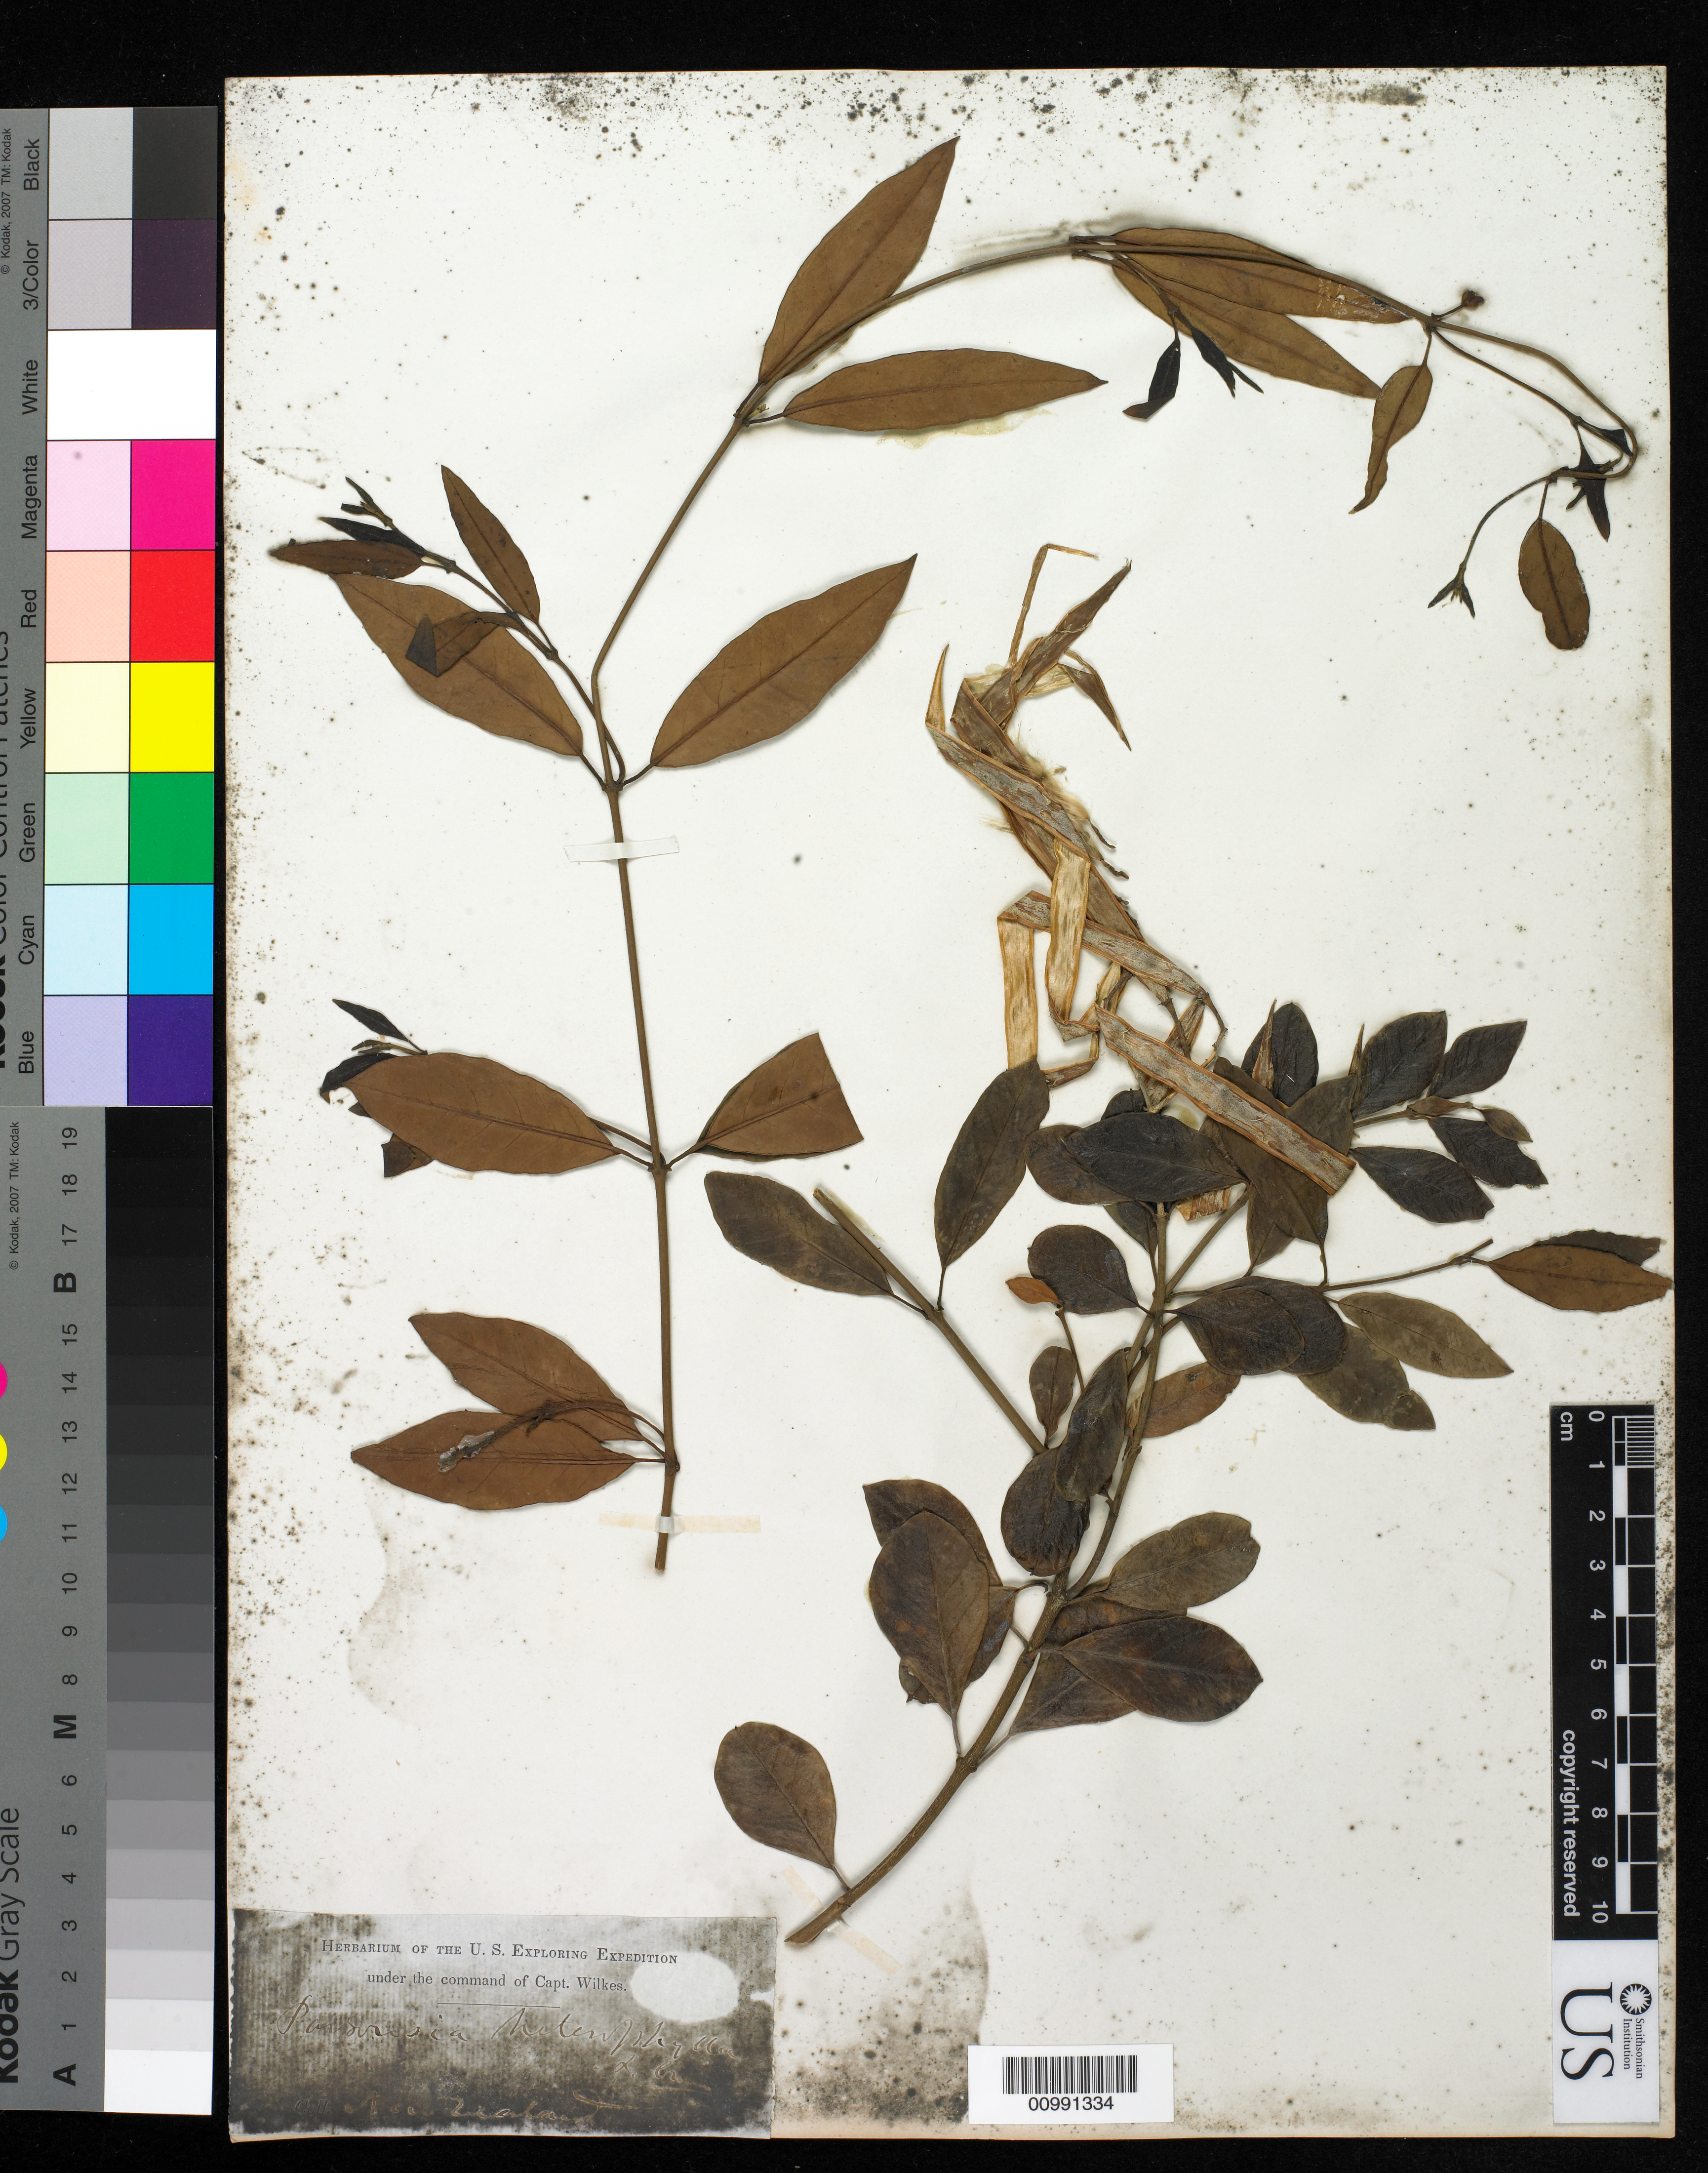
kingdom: Plantae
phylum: Tracheophyta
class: Magnoliopsida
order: Gentianales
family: Apocynaceae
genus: Parsonsia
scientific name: Parsonsia heterophylla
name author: A. Cunn.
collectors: Wilkes Explor. Exped.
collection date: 1838/1842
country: New Zealand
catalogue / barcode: US 98566